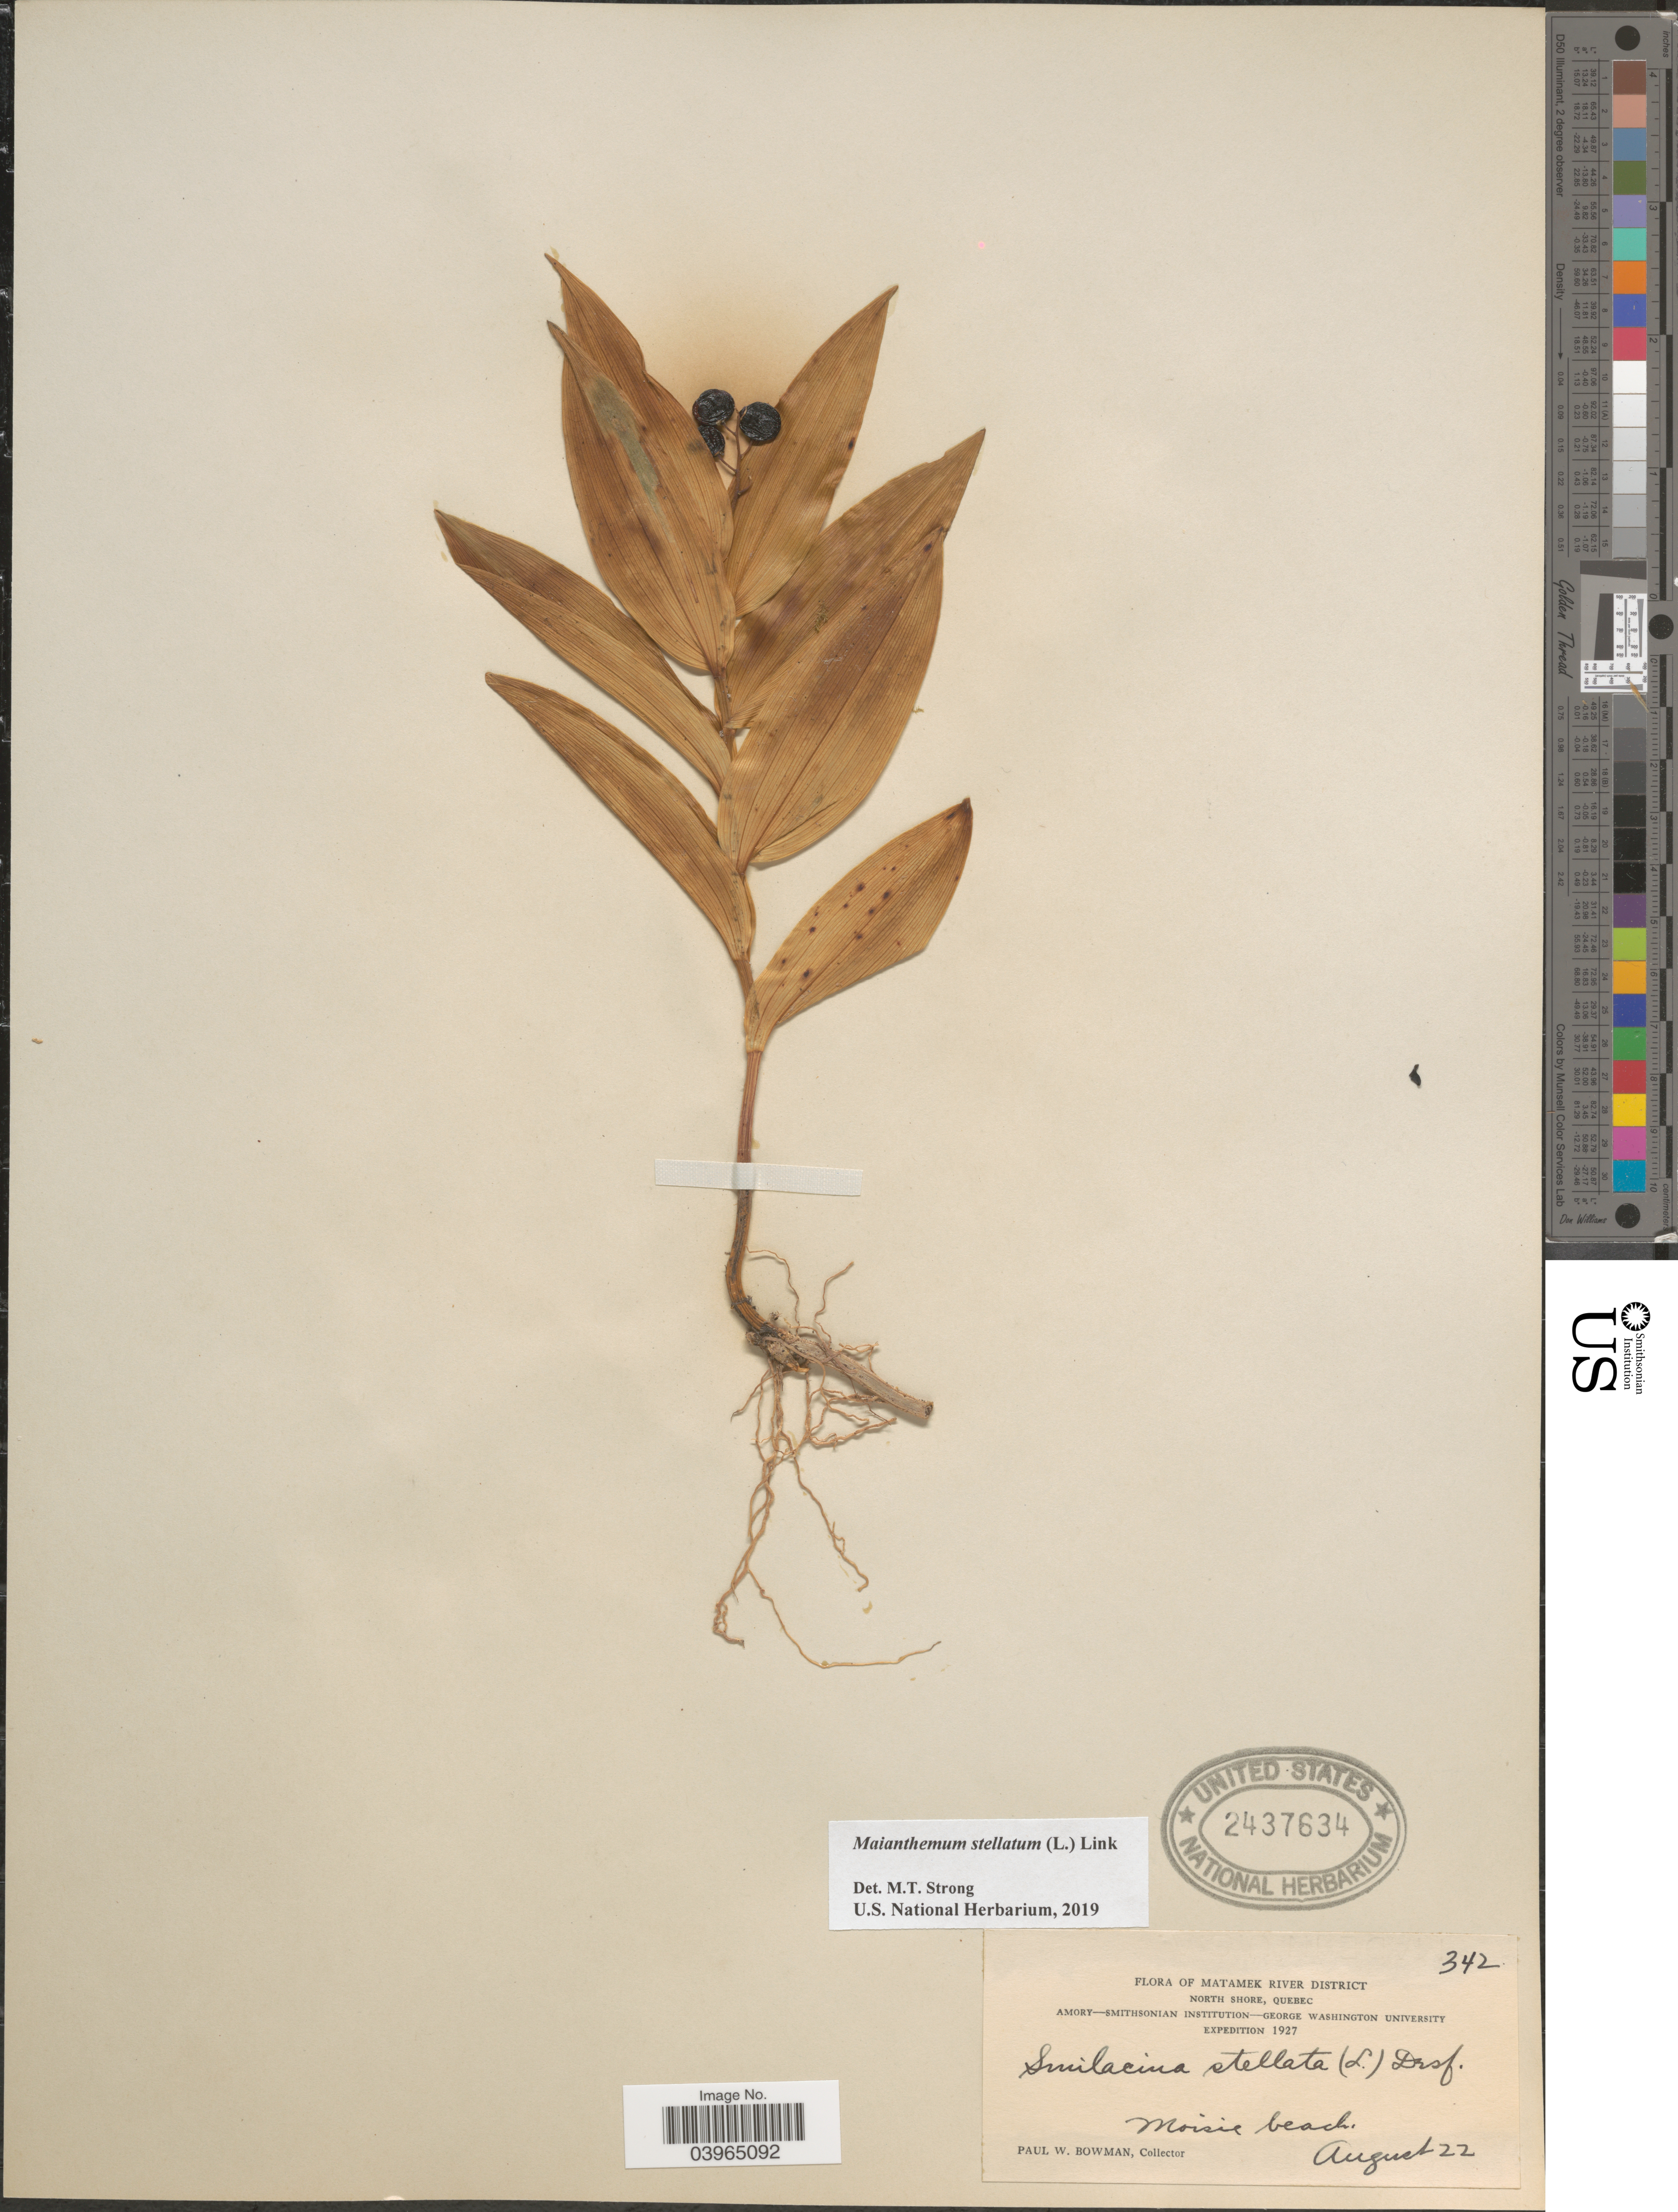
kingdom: Plantae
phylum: Tracheophyta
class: Liliopsida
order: Asparagales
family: Asparagaceae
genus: Maianthemum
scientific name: Maianthemum stellatum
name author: (L.) Link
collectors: P. Bowman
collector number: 342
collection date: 1927-08-22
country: Canada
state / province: Quebec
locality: Matamek River District. North Shore. Moisie beach.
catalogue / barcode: US 2437634